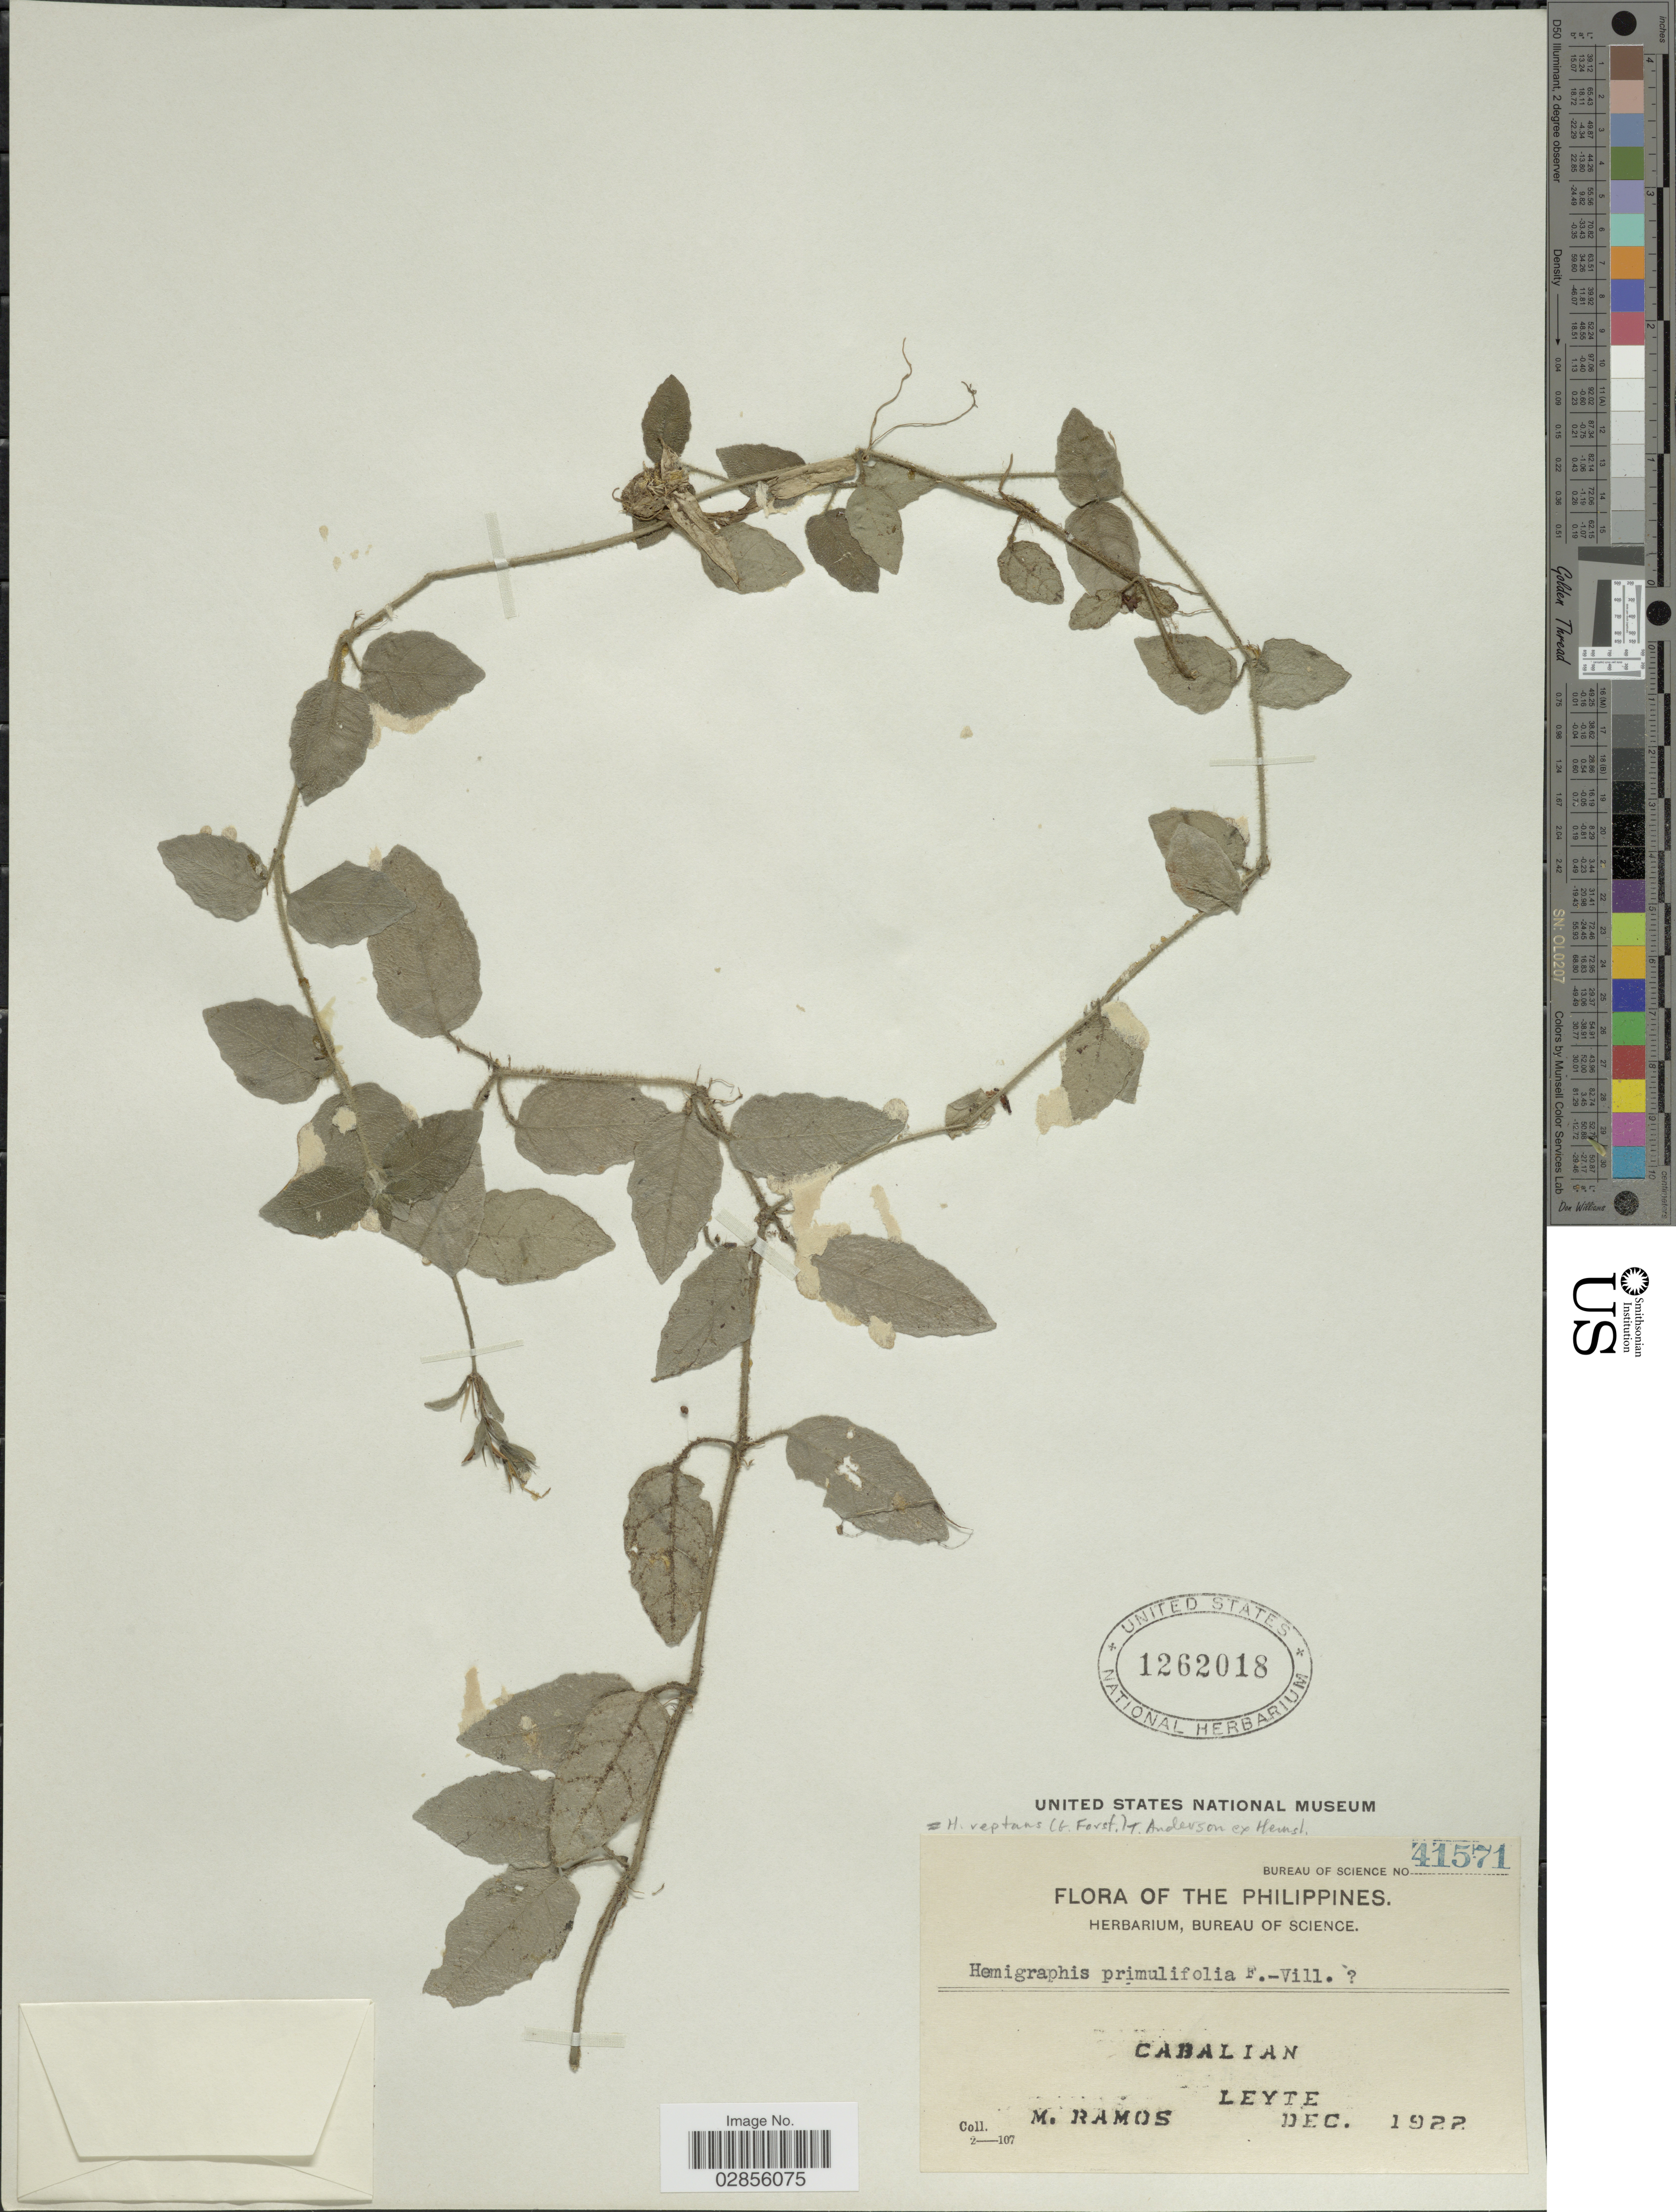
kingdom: Plantae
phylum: Tracheophyta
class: Magnoliopsida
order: Lamiales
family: Acanthaceae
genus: Hemigraphis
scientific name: Hemigraphis reptans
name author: (G. Forst.) T. Anderson ex Hemsl.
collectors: M. Ramos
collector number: Bureau of Science 41571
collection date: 1922-12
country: Philippines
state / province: Eastern Visayas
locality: Cabalian. Leyte.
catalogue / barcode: US 1262018